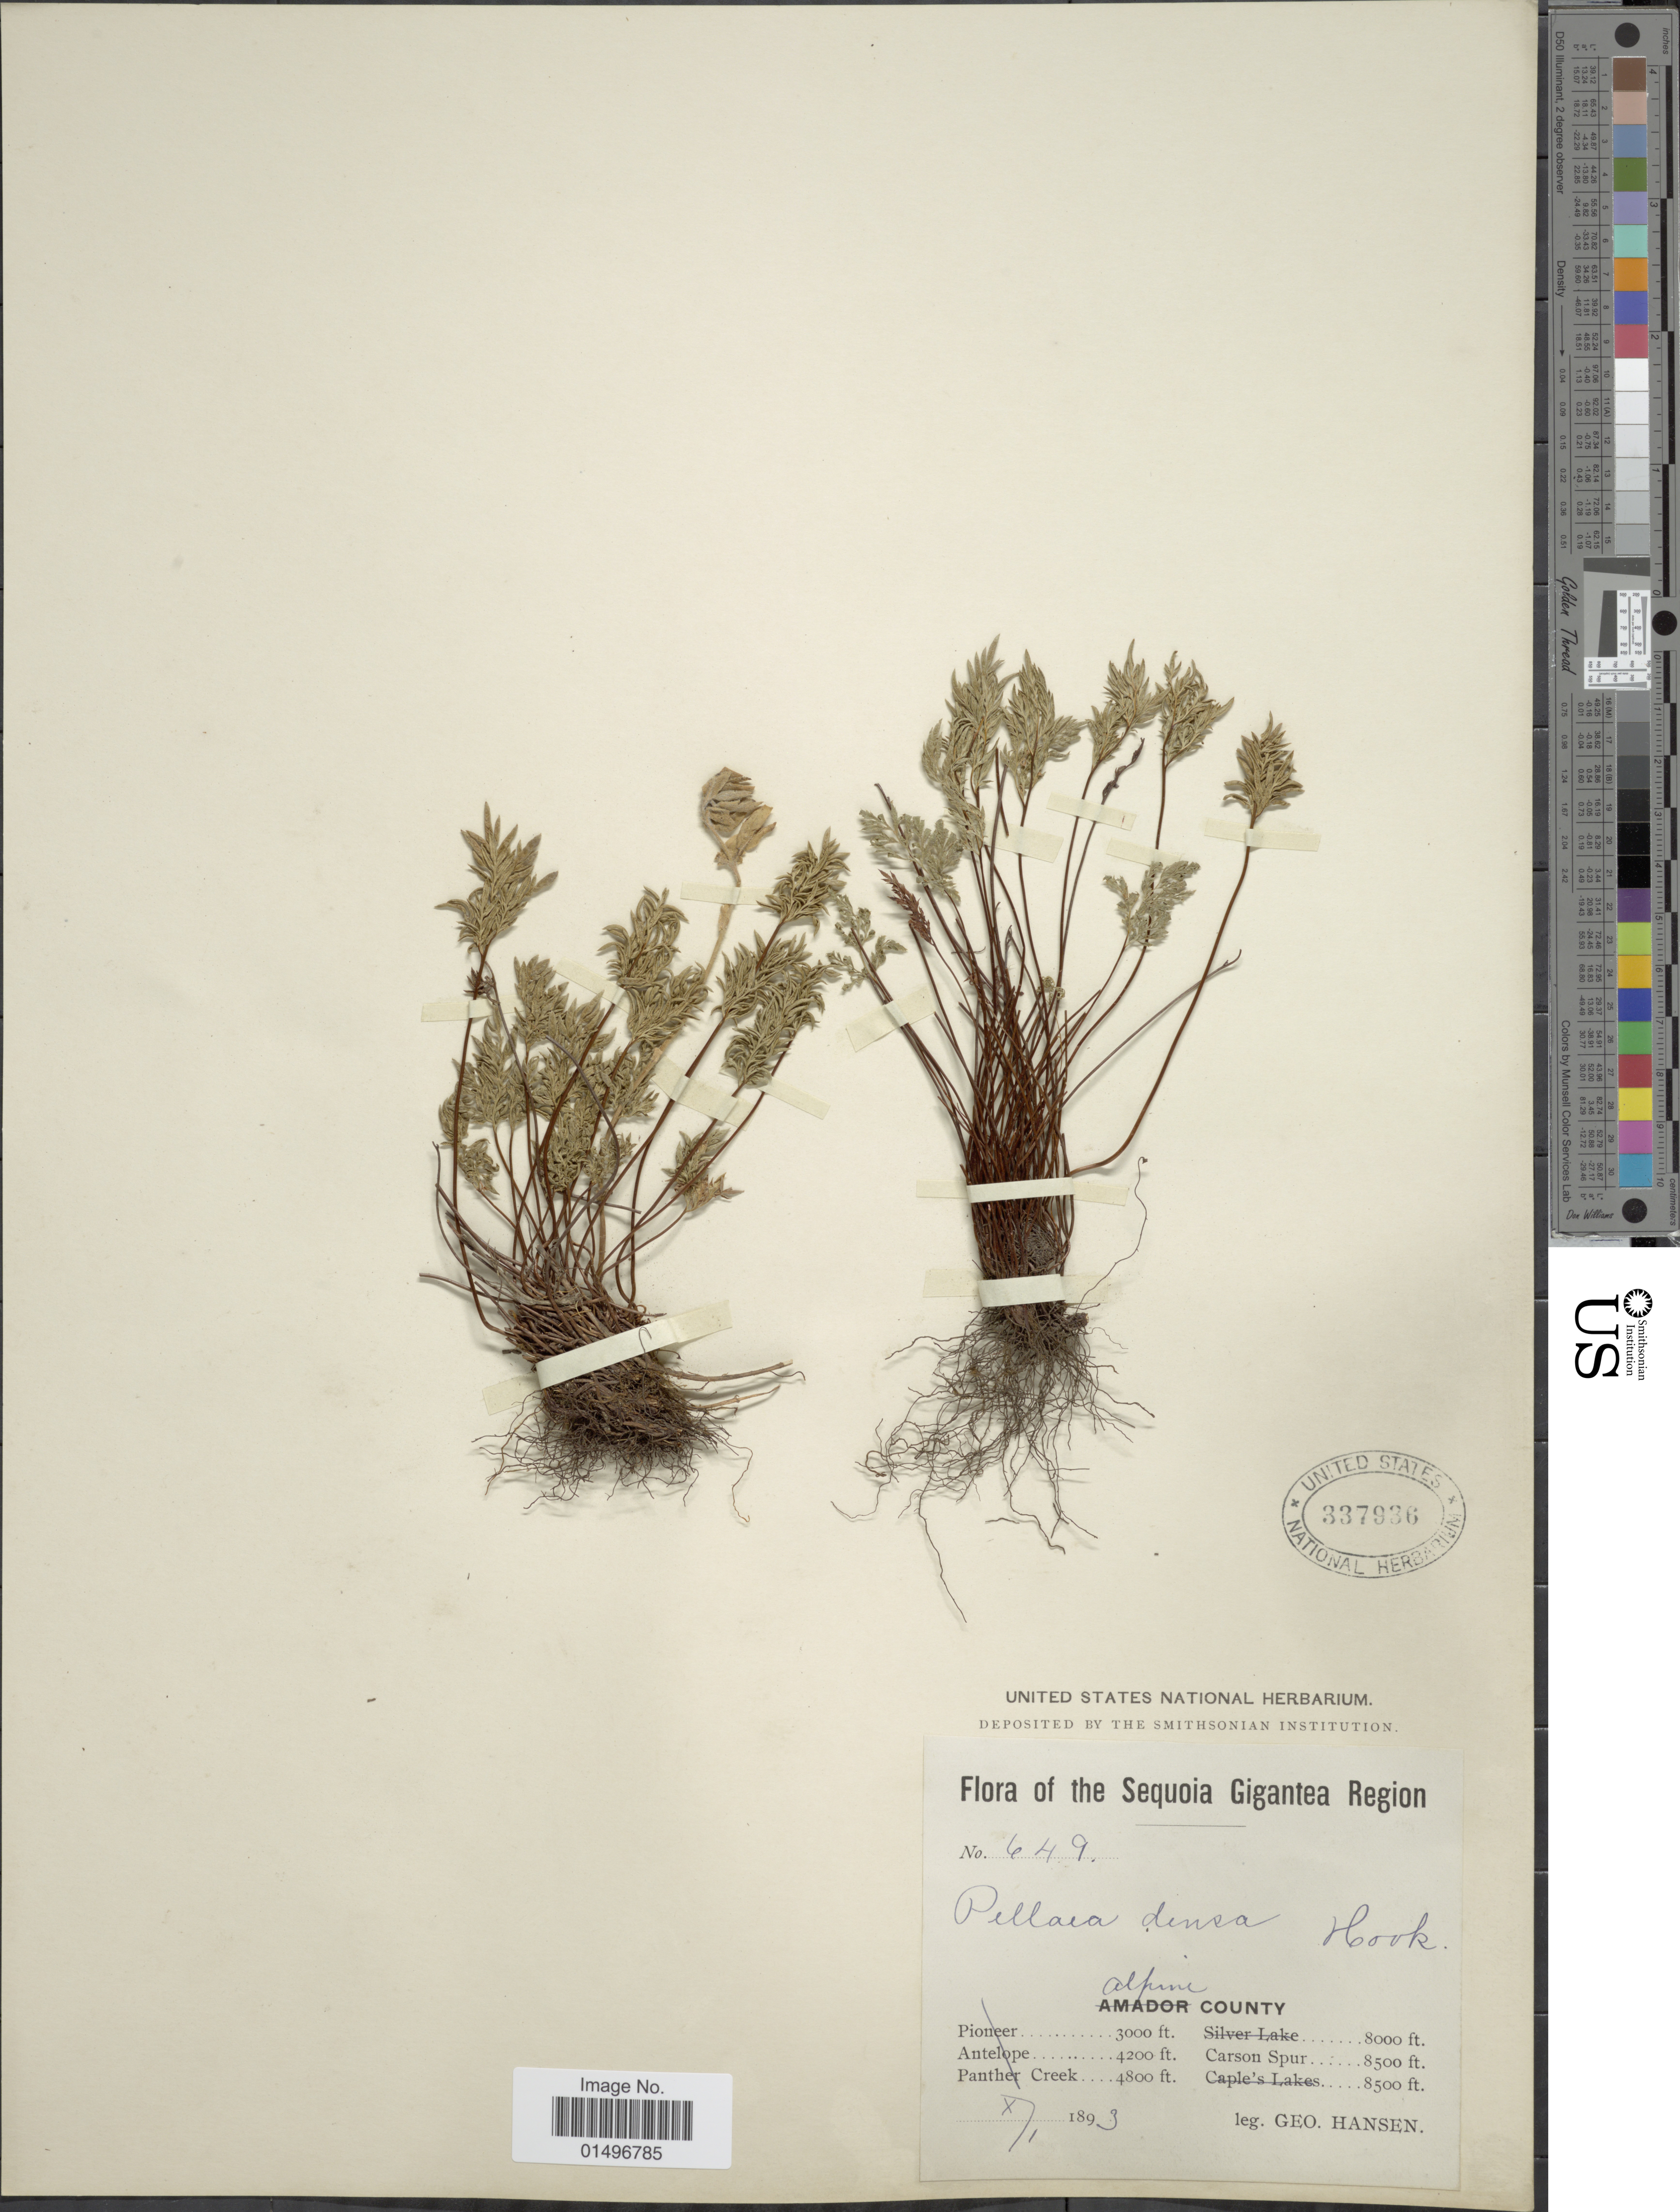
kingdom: Plantae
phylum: Tracheophyta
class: Polypodiopsida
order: Polypodiales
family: Pteridaceae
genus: Aspidotis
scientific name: Aspidotis densa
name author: (Brack.) Lellinger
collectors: G. Hansen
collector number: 649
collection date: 1893-10-01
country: United States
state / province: California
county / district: Alpine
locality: Sequoia Gigantea Region, Alpine County, Carson Spur.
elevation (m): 2591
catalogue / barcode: US 337936